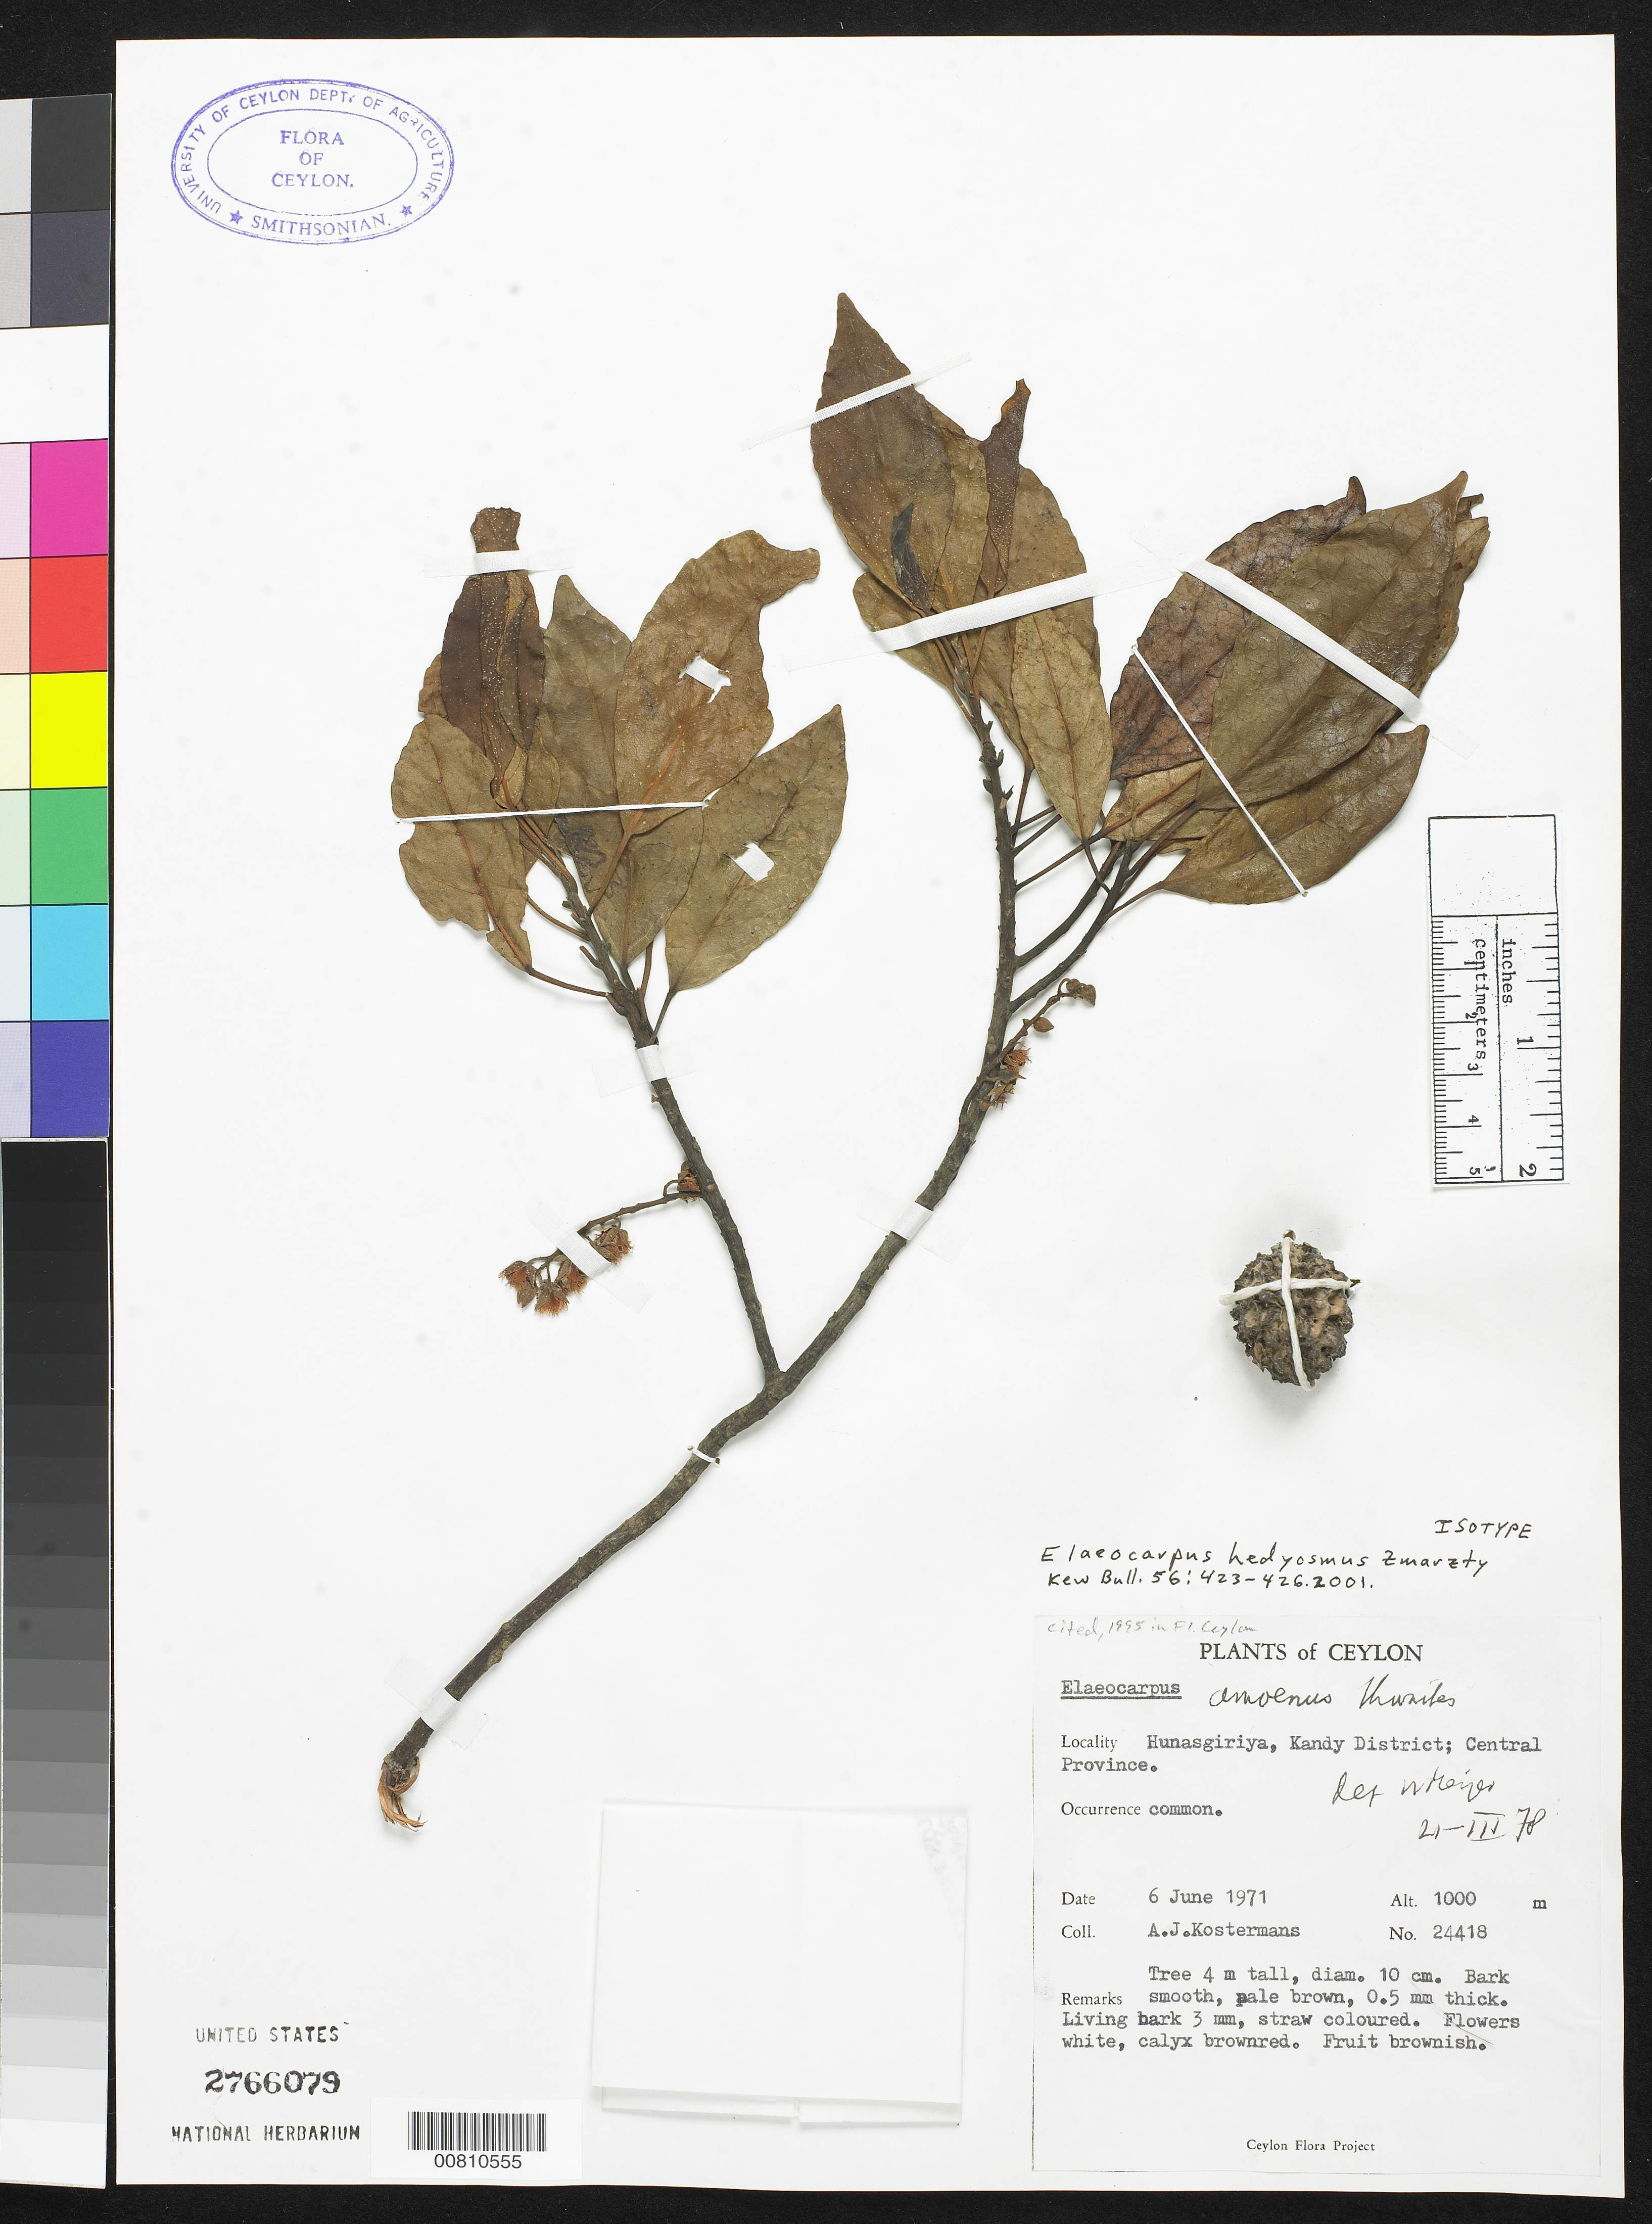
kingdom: Plantae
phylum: Tracheophyta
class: Magnoliopsida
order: Oxalidales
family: Elaeocarpaceae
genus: Elaeocarpus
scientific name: Elaeocarpus hedyosmus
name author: Zmarzty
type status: Isotype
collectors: A. J. G. Kostermans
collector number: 24418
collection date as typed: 06 Jun 1971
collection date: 1971-06-06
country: Sri Lanka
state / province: Central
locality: Hunasgiriya, Kandy District; Central Province.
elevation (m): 1000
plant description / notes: Holotype at K.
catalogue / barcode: US 2766079